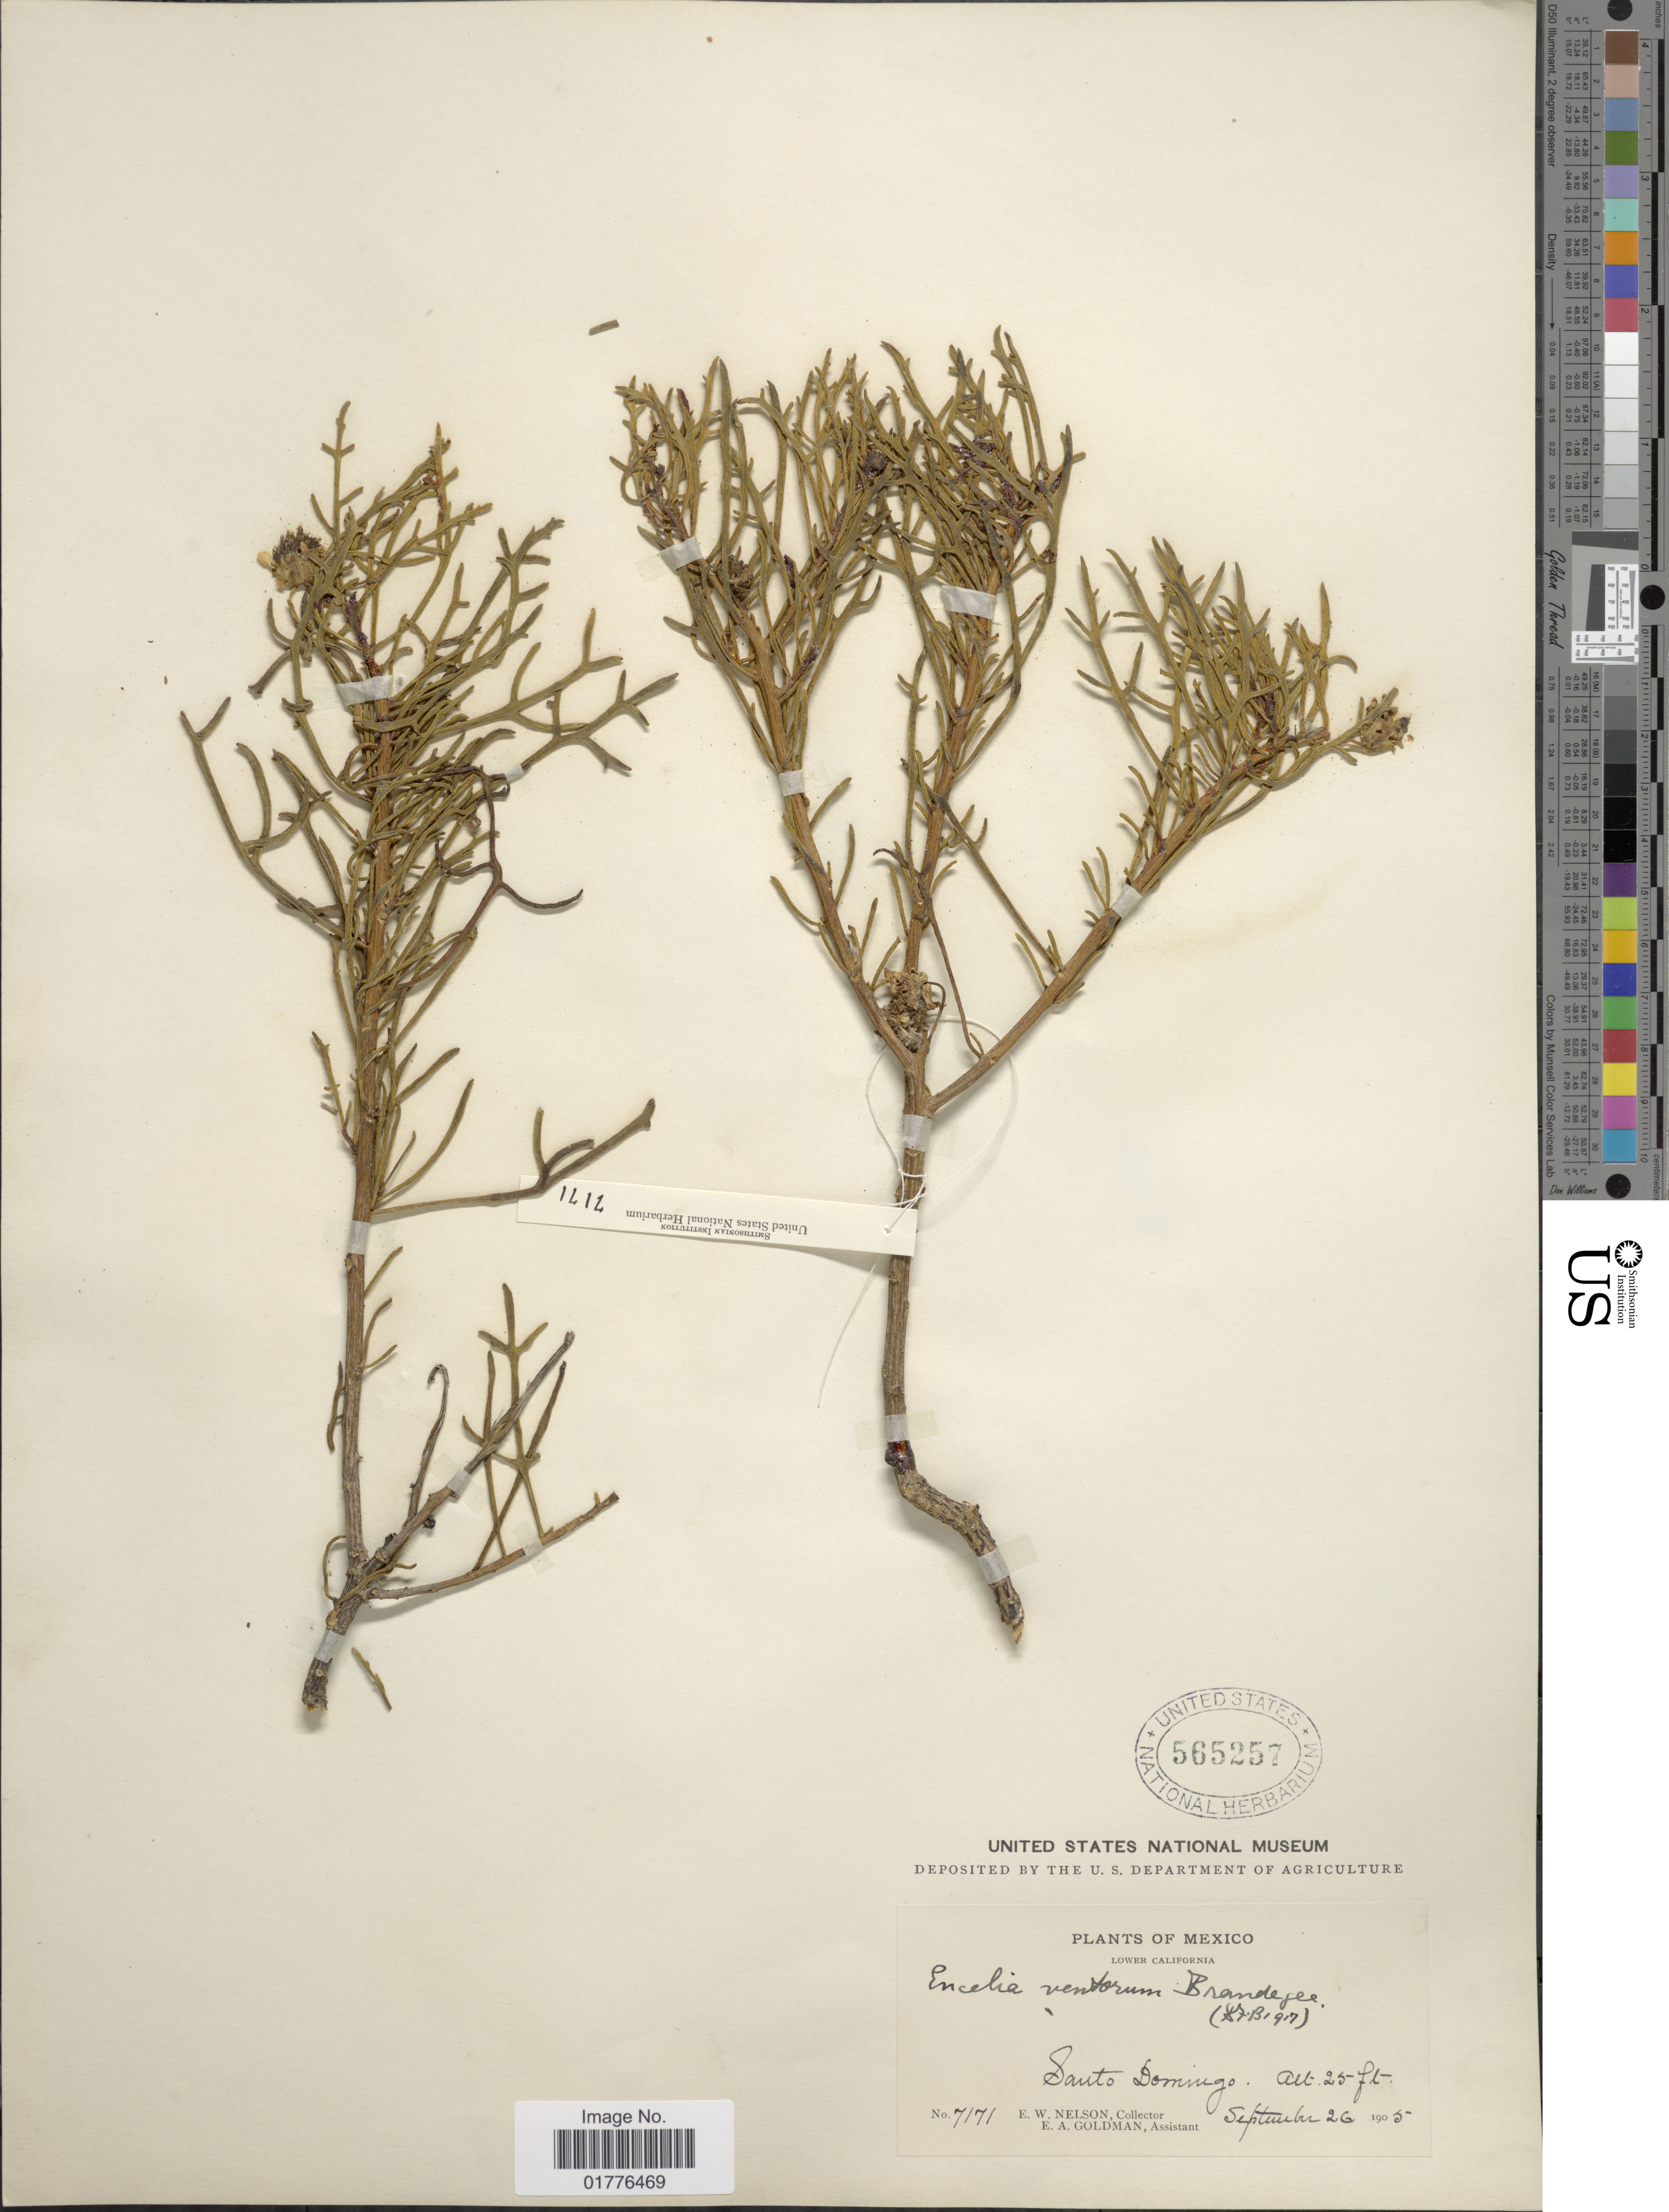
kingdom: Plantae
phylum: Tracheophyta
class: Magnoliopsida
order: Asterales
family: Asteraceae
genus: Encelia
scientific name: Encelia ventorum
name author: Brandegee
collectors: E. W. Nelson & E. A. Goldman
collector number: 7171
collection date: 1905-09-26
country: Mexico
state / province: Baja California Sur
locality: Lower California. Santo Domingo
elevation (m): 8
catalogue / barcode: US 565257